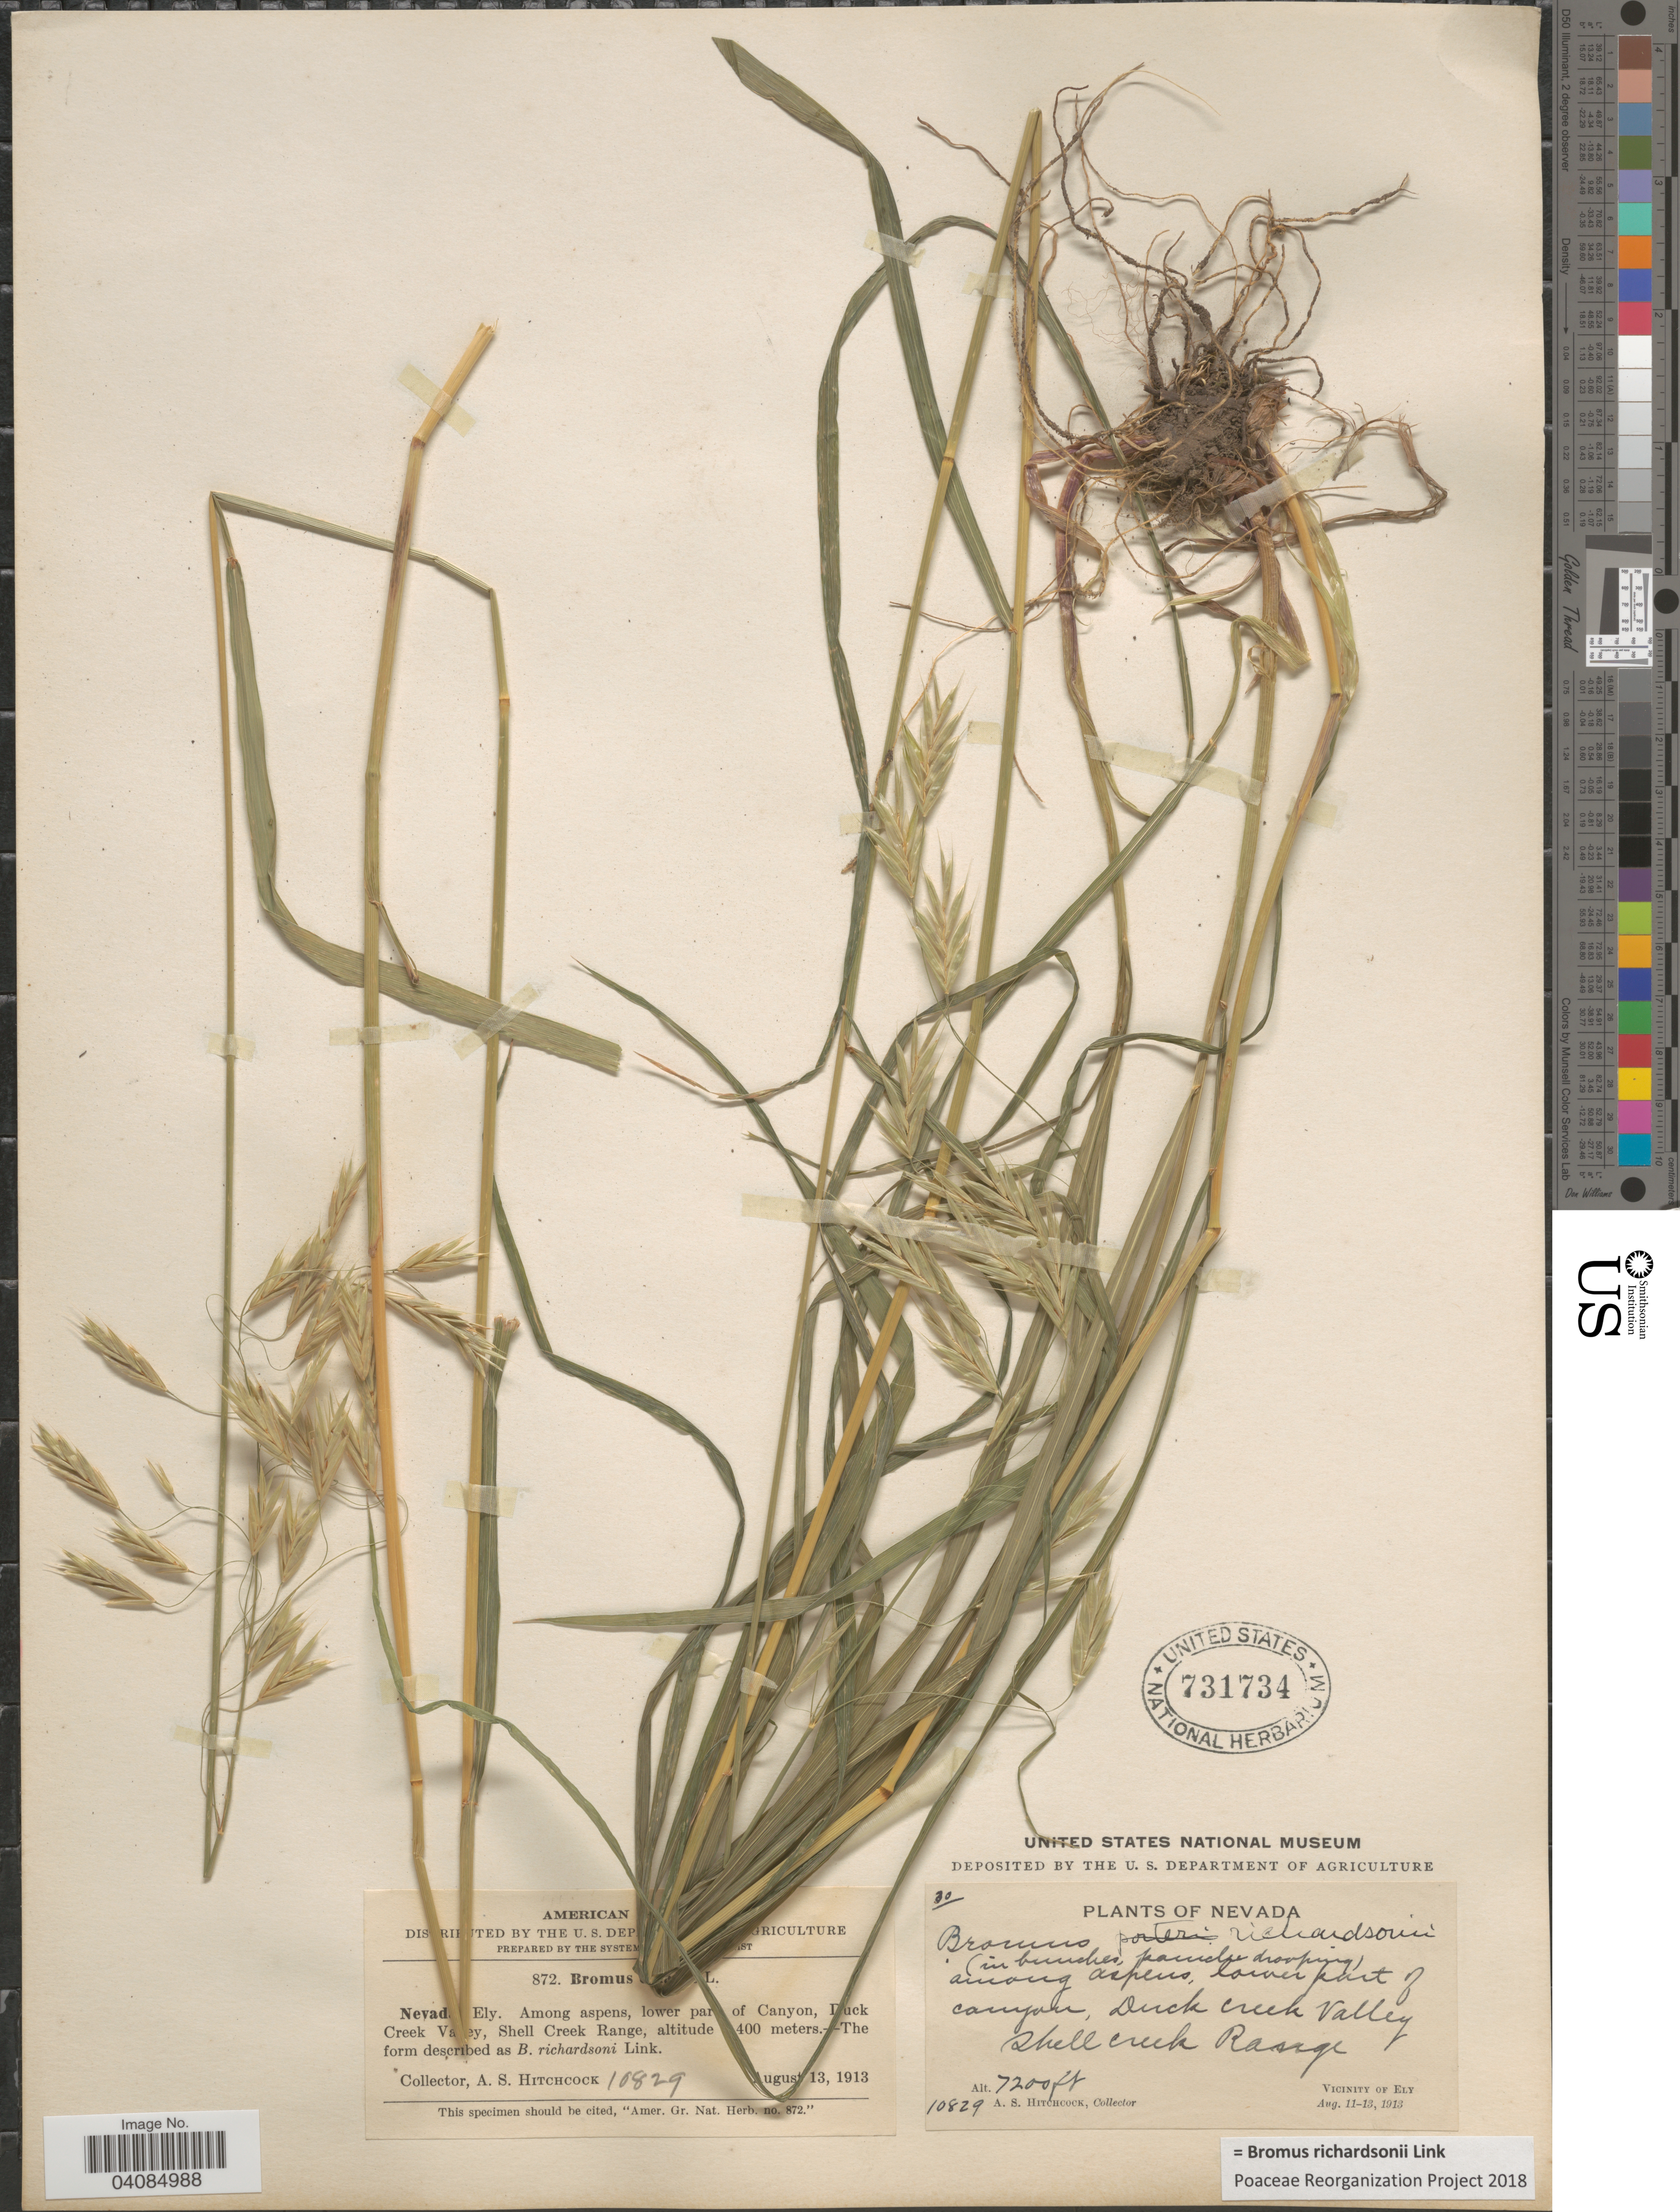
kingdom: Plantae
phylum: Tracheophyta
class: Liliopsida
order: Poales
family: Poaceae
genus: Bromus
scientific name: Bromus racemosus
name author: L.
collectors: A. S. Hitchcock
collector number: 10829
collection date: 1913-08-13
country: United States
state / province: Nevada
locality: Ely. Among aspens, lower part of Canyon, Duck Creek VAlley, Shell Creek Range.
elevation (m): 2195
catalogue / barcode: US 731734